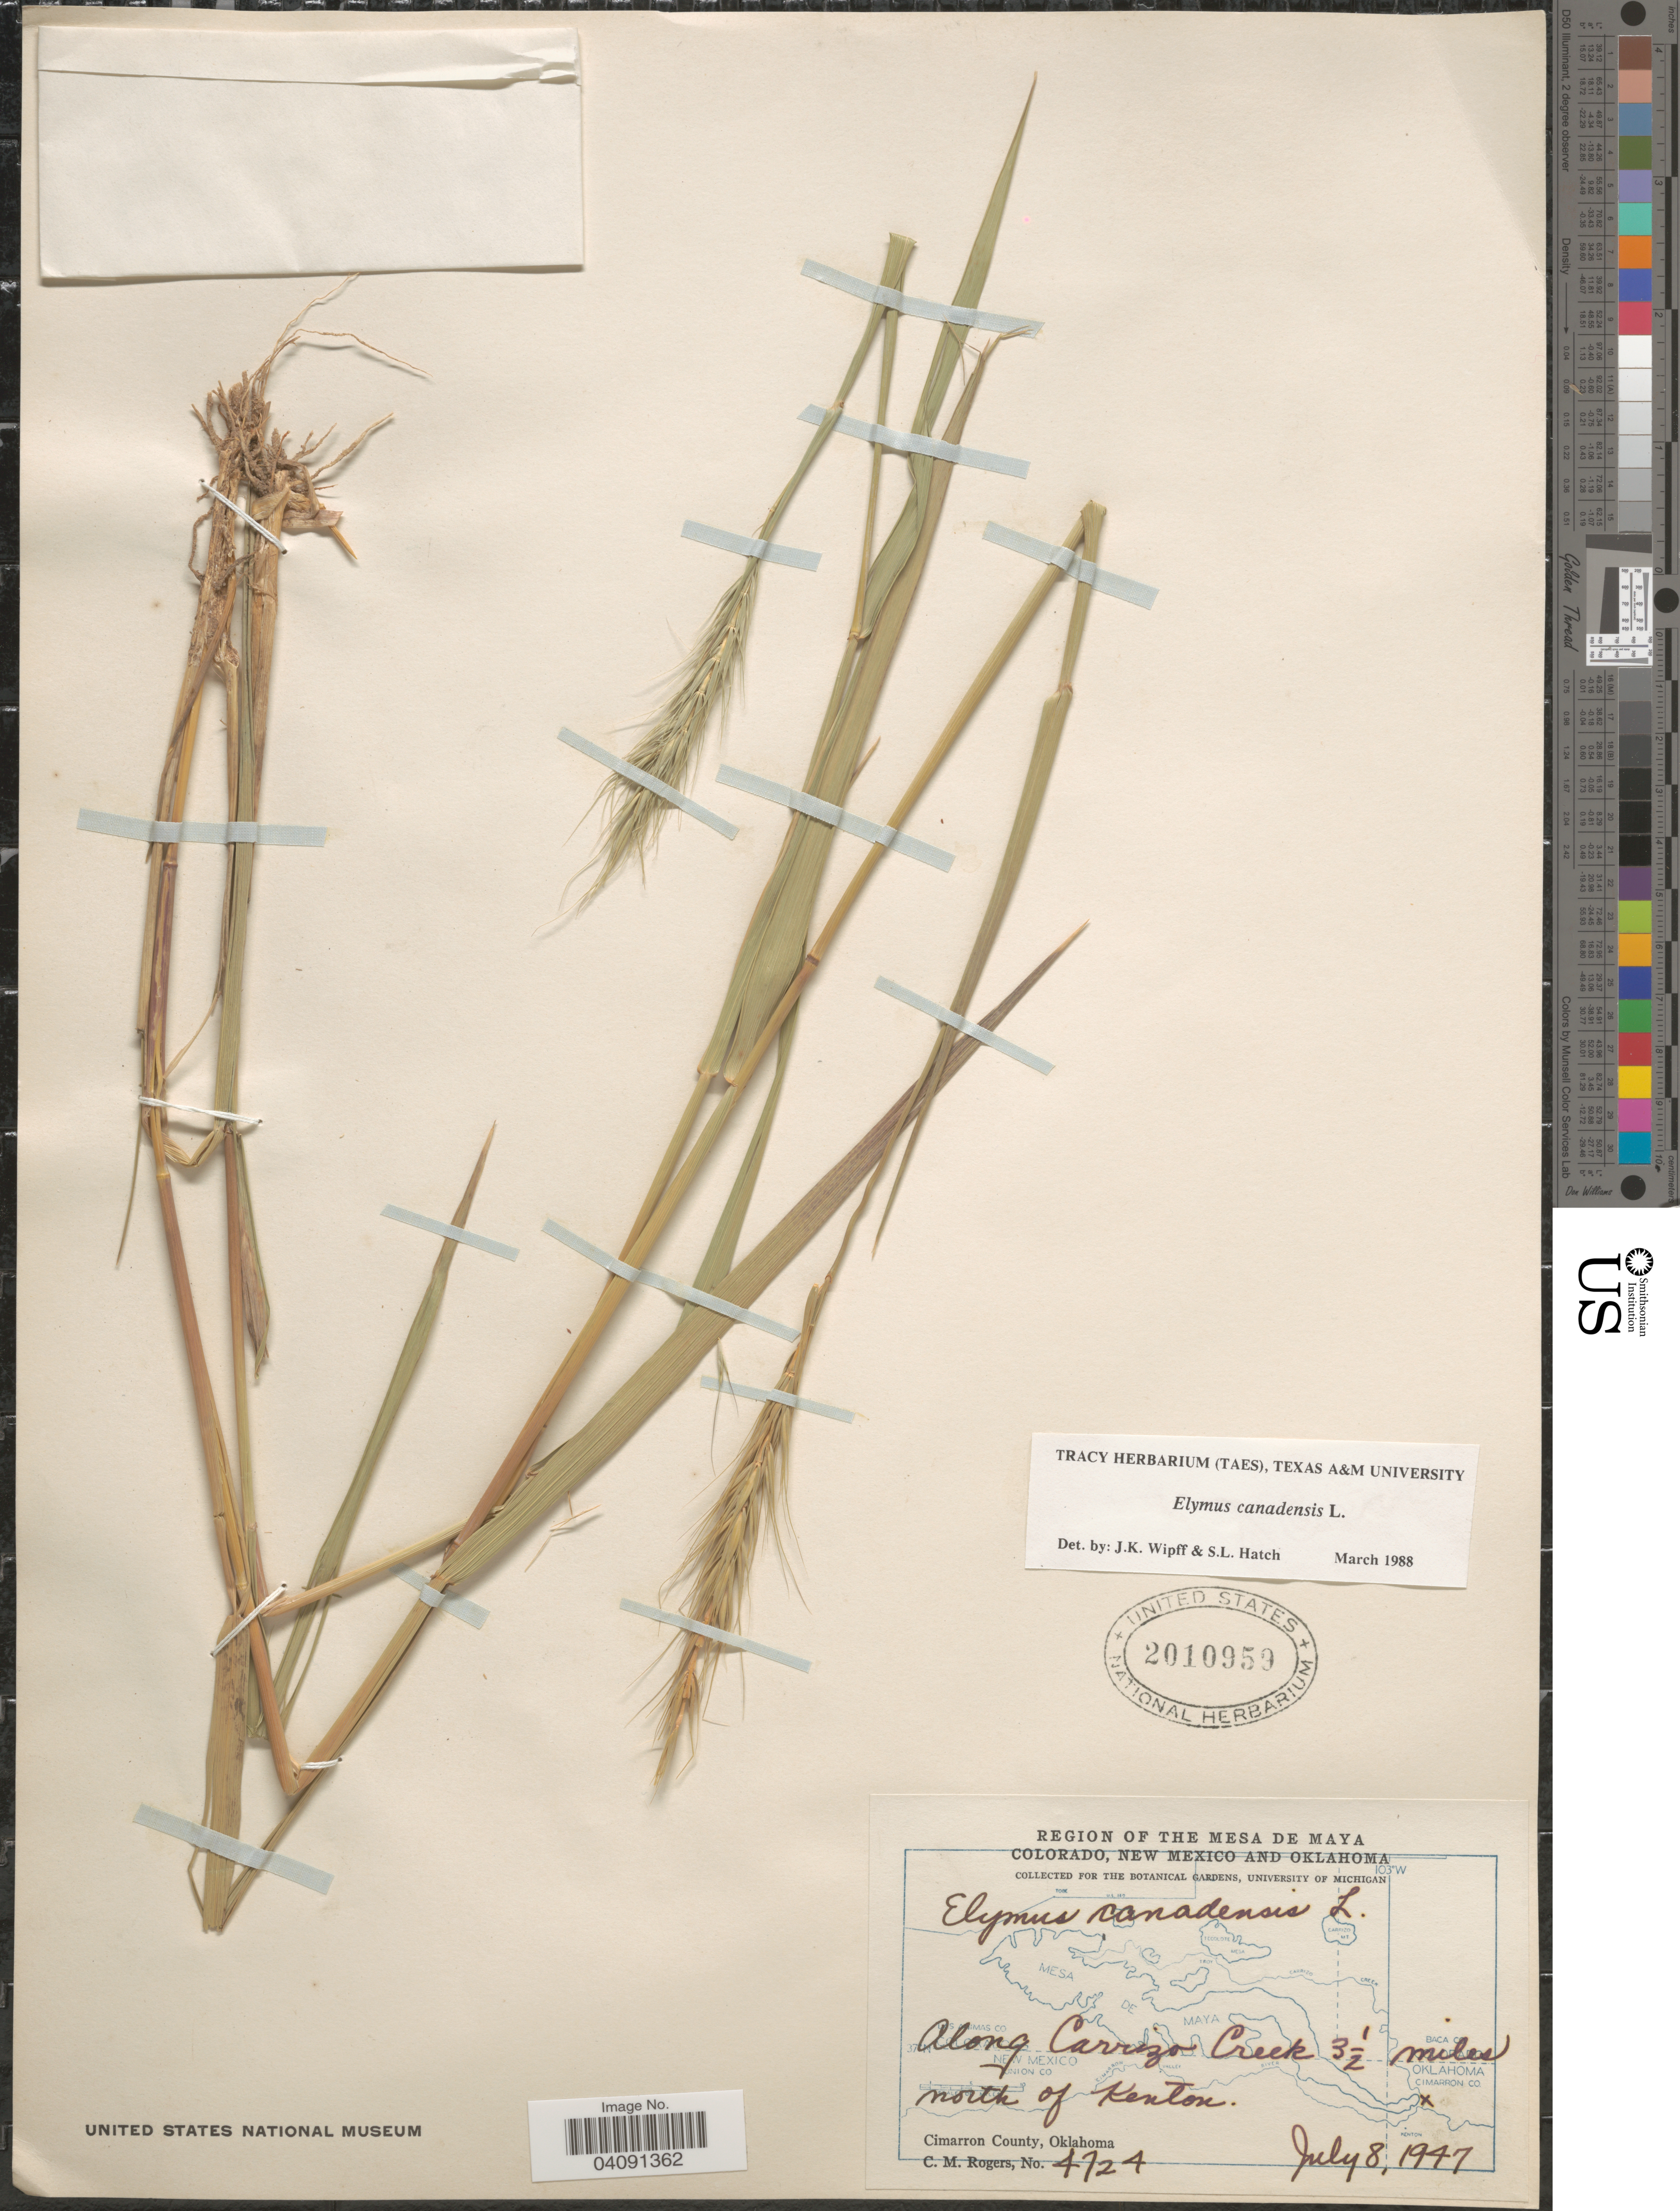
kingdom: Plantae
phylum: Tracheophyta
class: Liliopsida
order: Poales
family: Poaceae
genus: Elymus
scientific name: Elymus canadensis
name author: L.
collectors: C. M. Rogers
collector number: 4724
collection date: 1947-07-08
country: United States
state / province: Oklahoma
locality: Mesa de Maya. Along Carrizo Creek 3½ miles north of Kenton. Cimarron County.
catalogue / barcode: US 2010959